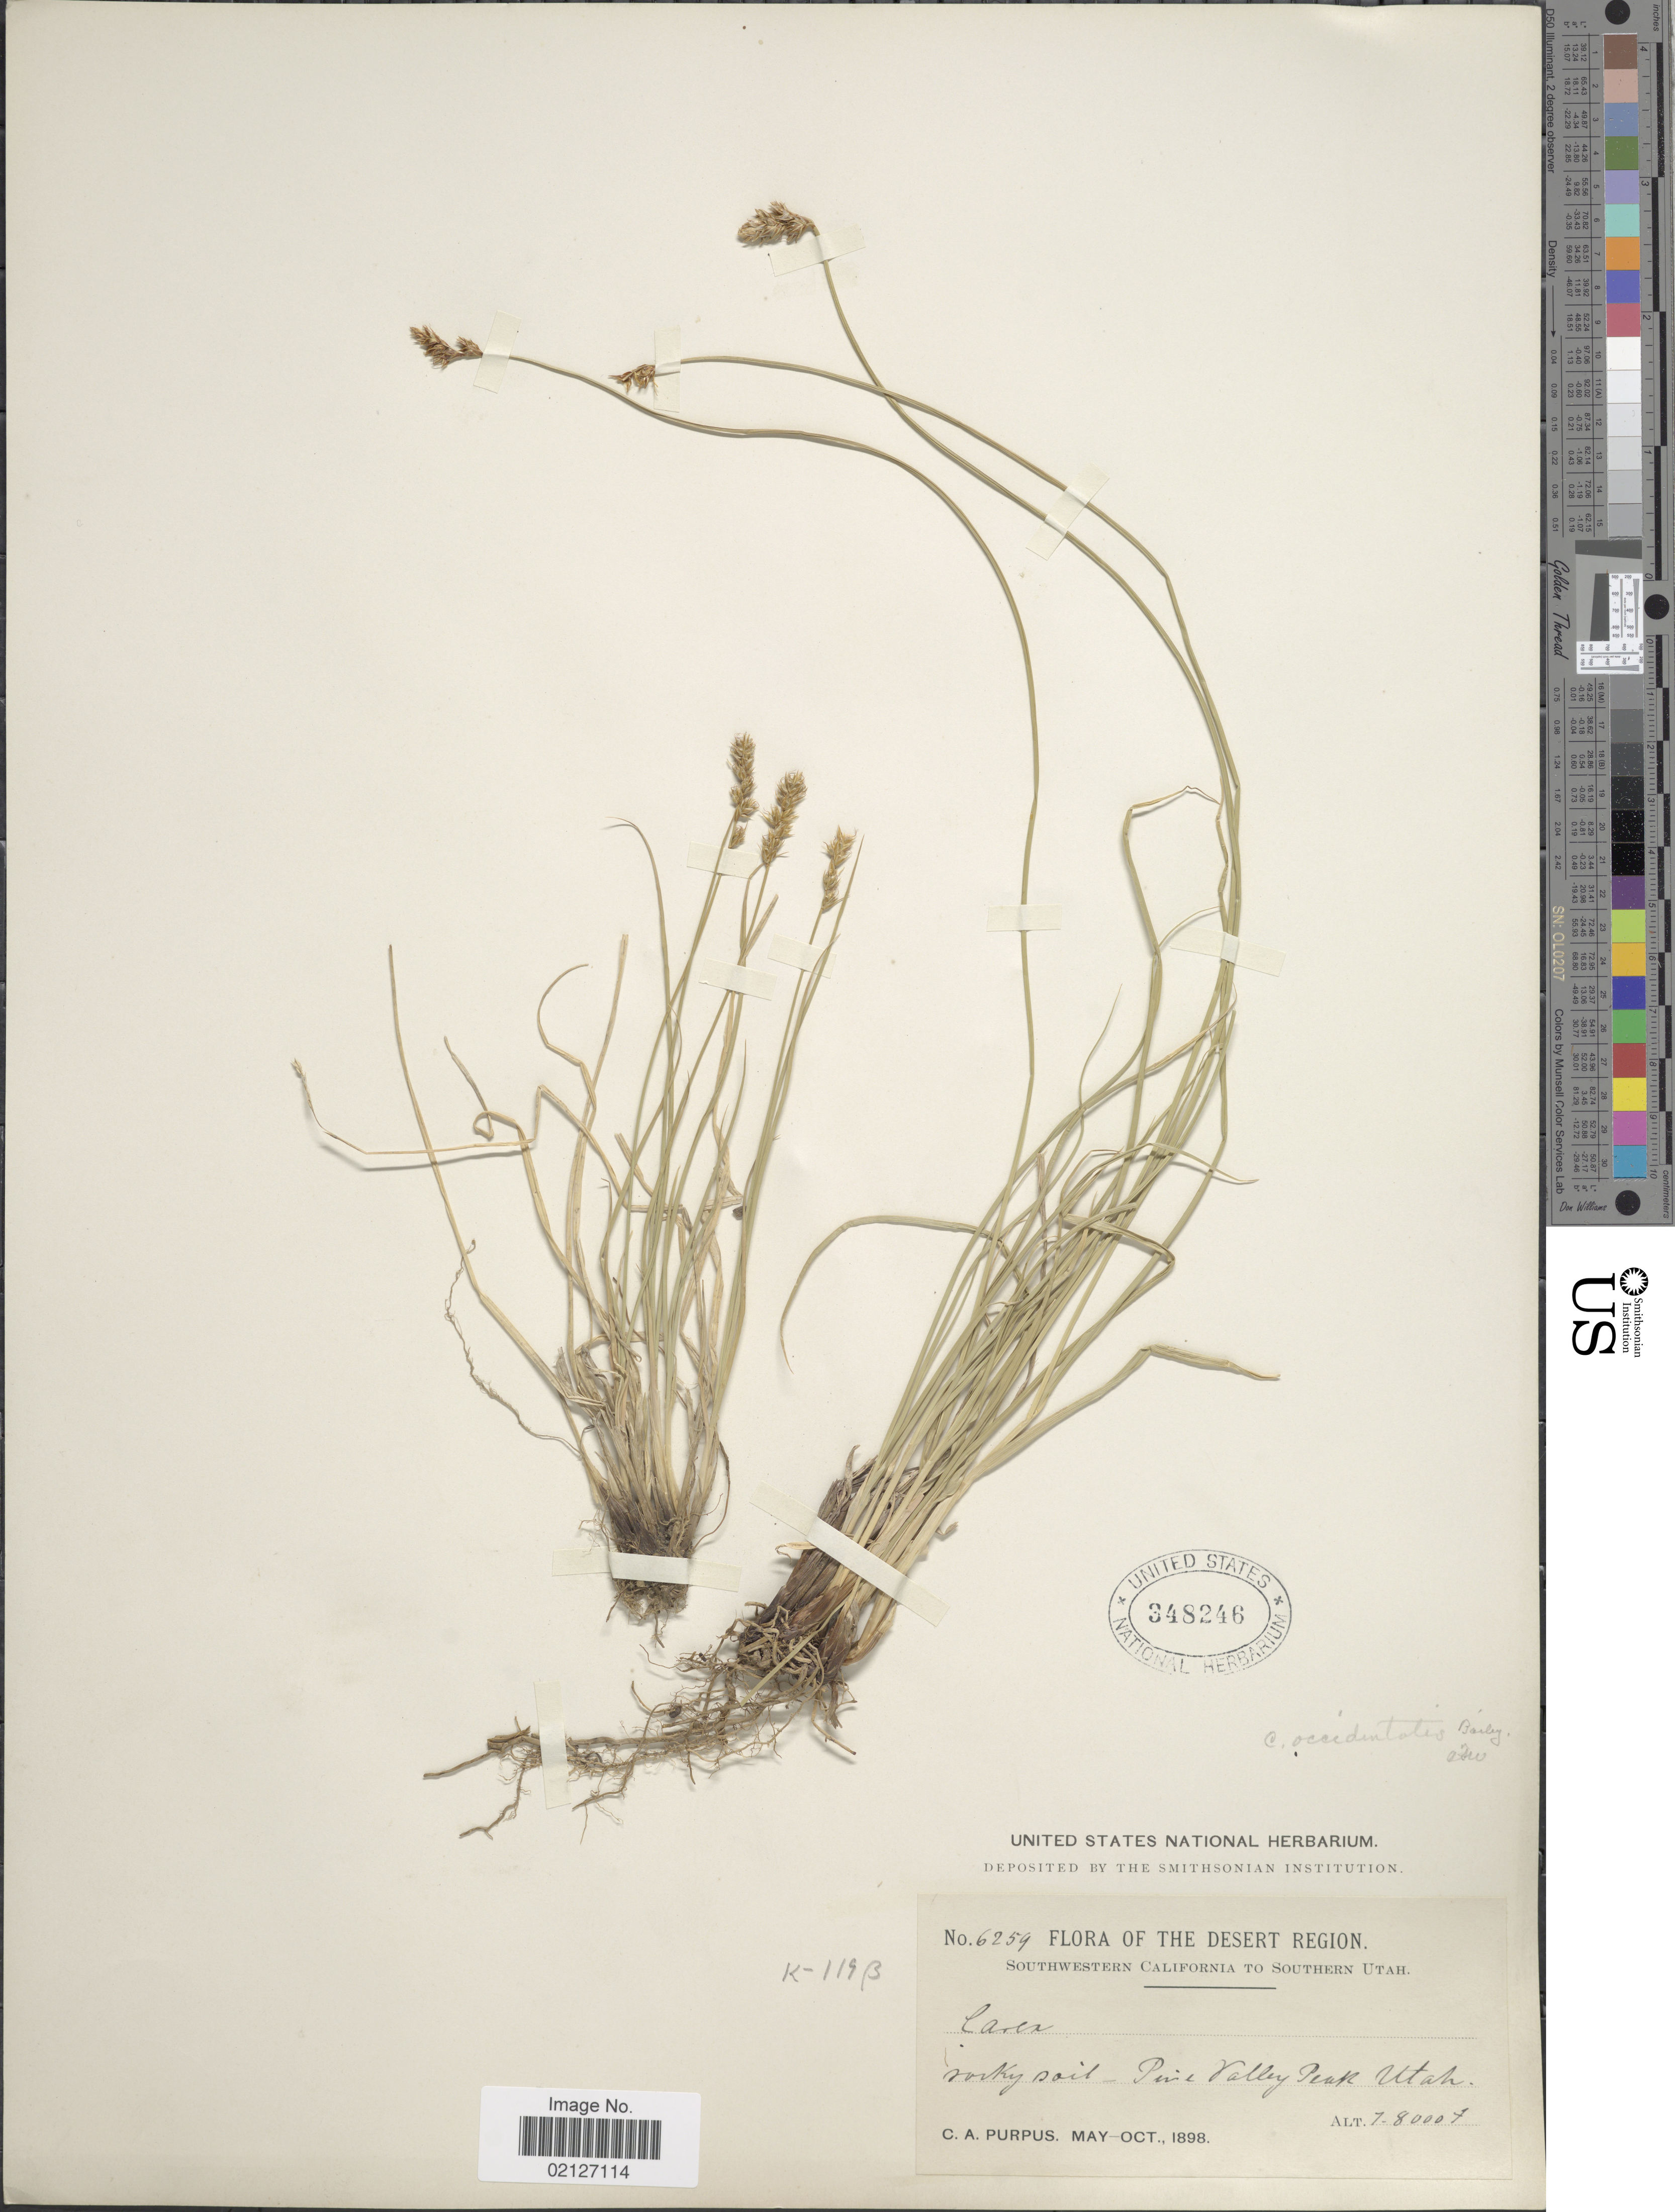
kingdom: Plantae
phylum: Tracheophyta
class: Liliopsida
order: Poales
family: Cyperaceae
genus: Carex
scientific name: Carex occidentalis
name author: L.H. Bailey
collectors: C. A. Purpus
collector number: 6259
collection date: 1898-05/1898-10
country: United States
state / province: Utah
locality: Desert Region, Southern Utah, Pine Valley Peak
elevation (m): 2134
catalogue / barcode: US 348246